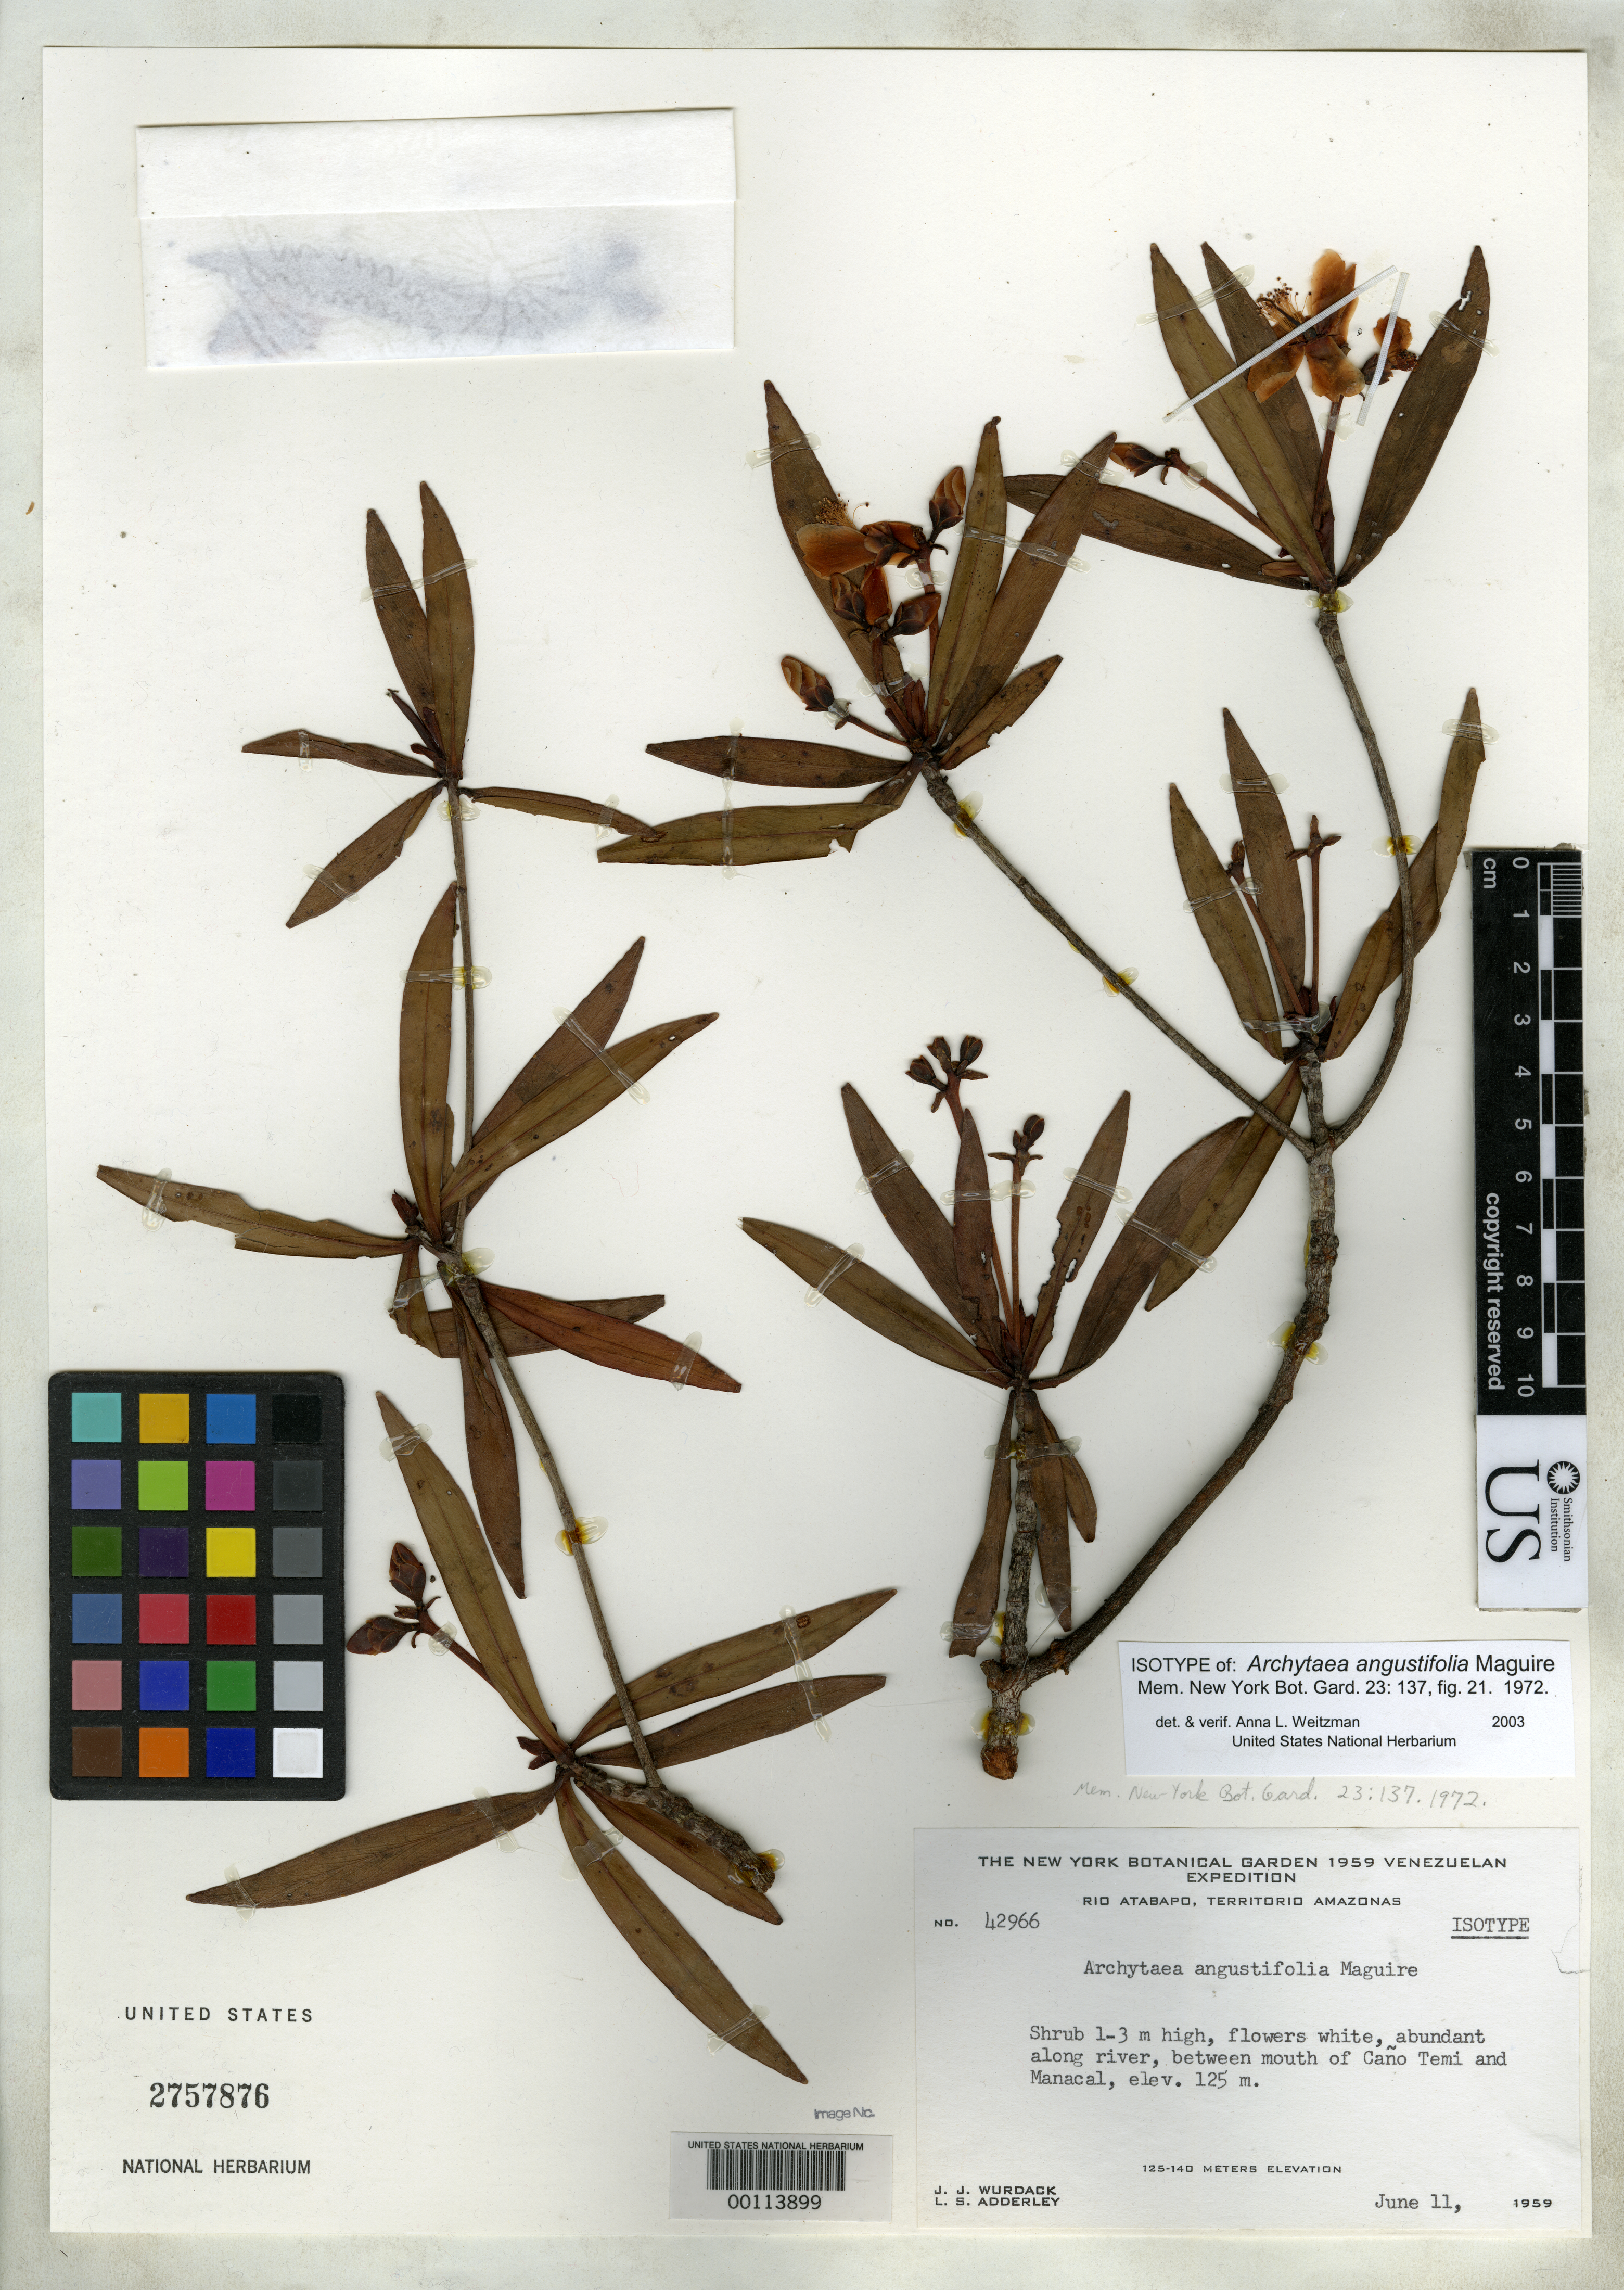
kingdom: Plantae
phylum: Tracheophyta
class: Magnoliopsida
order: Malpighiales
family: Bonnetiaceae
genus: Archytaea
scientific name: Archytaea angustifolia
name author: Maguire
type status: Isotype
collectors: J. J. Wurdack & L. S. Adderley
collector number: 42966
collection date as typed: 11 Jun 1959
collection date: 1959-06-11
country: Venezuela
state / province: Amazonas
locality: Rio Atabapo, between mouth of Cano Temi and Manacal.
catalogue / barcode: US 2757876